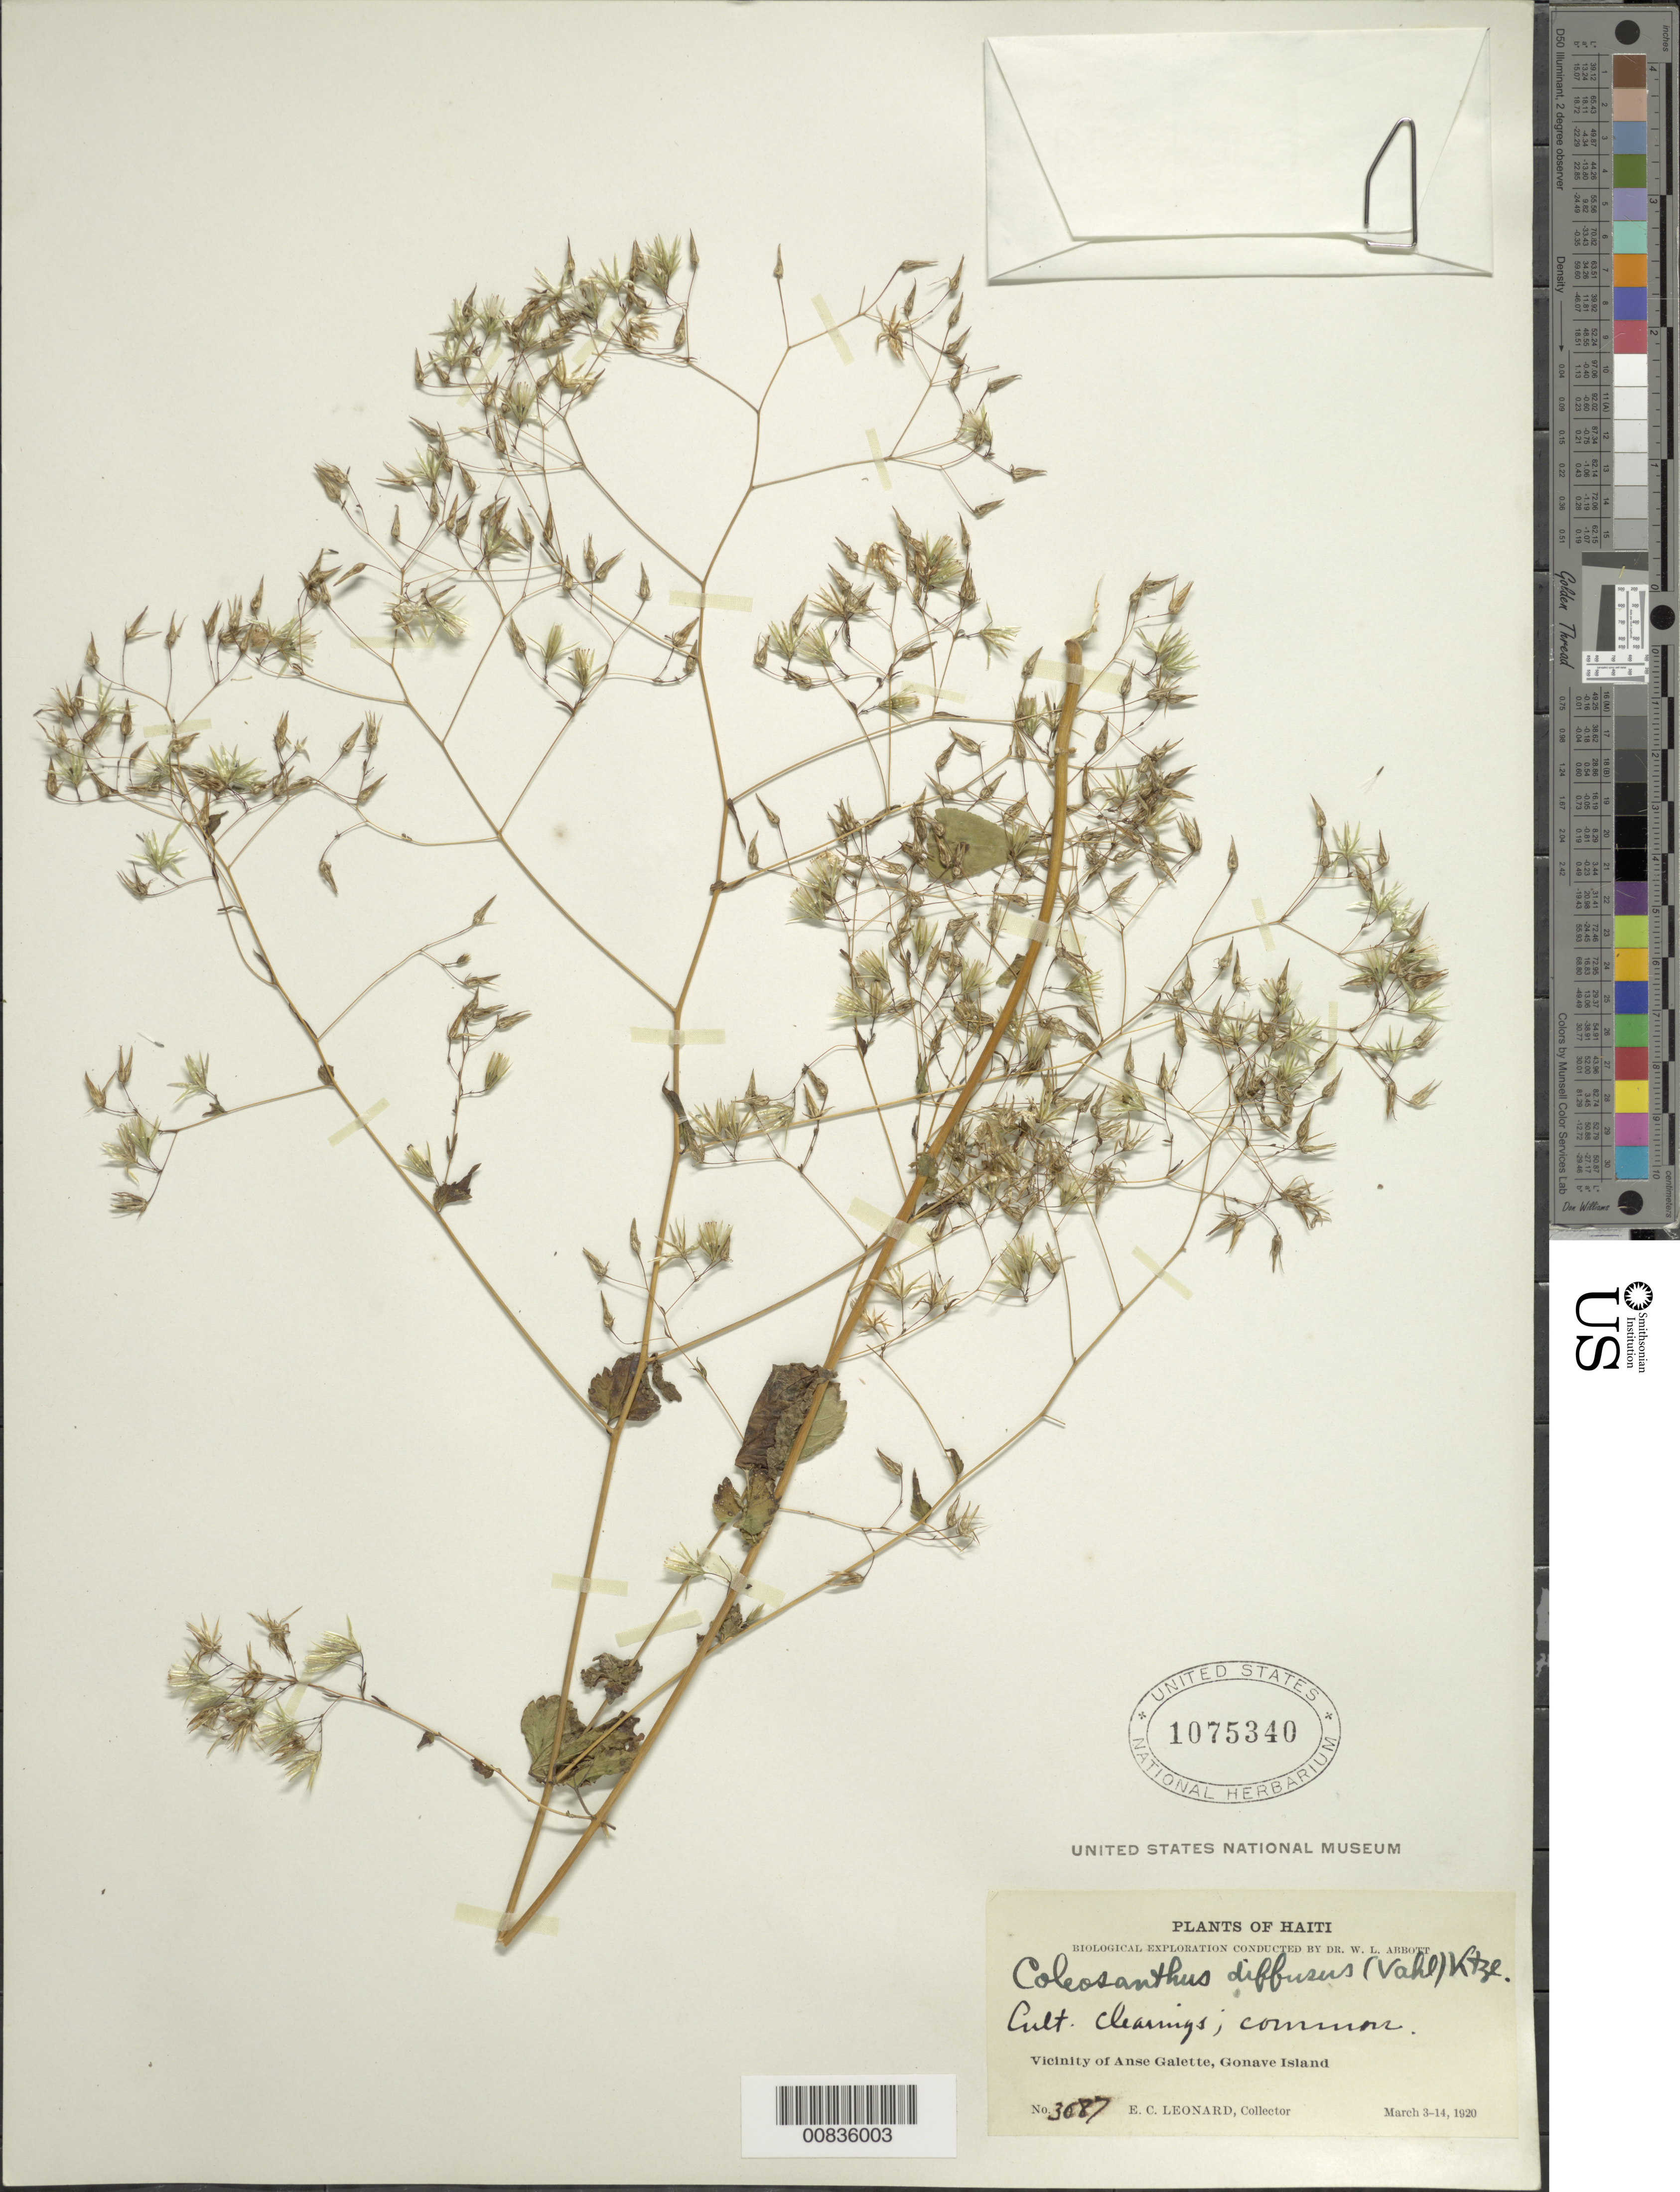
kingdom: Plantae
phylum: Tracheophyta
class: Magnoliopsida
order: Asterales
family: Asteraceae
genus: Brickellia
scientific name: Brickellia diffusa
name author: (Vahl) A. Gray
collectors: E. C. Leonard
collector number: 3687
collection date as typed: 03 Mar 1920 to 14 Mar 1920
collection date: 1920-03-03/1920-03-14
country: Haiti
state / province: Ouest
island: Île de la Gonâve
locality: Vicinity of Anse Galette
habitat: Cultivated clearings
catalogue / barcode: US 1075340